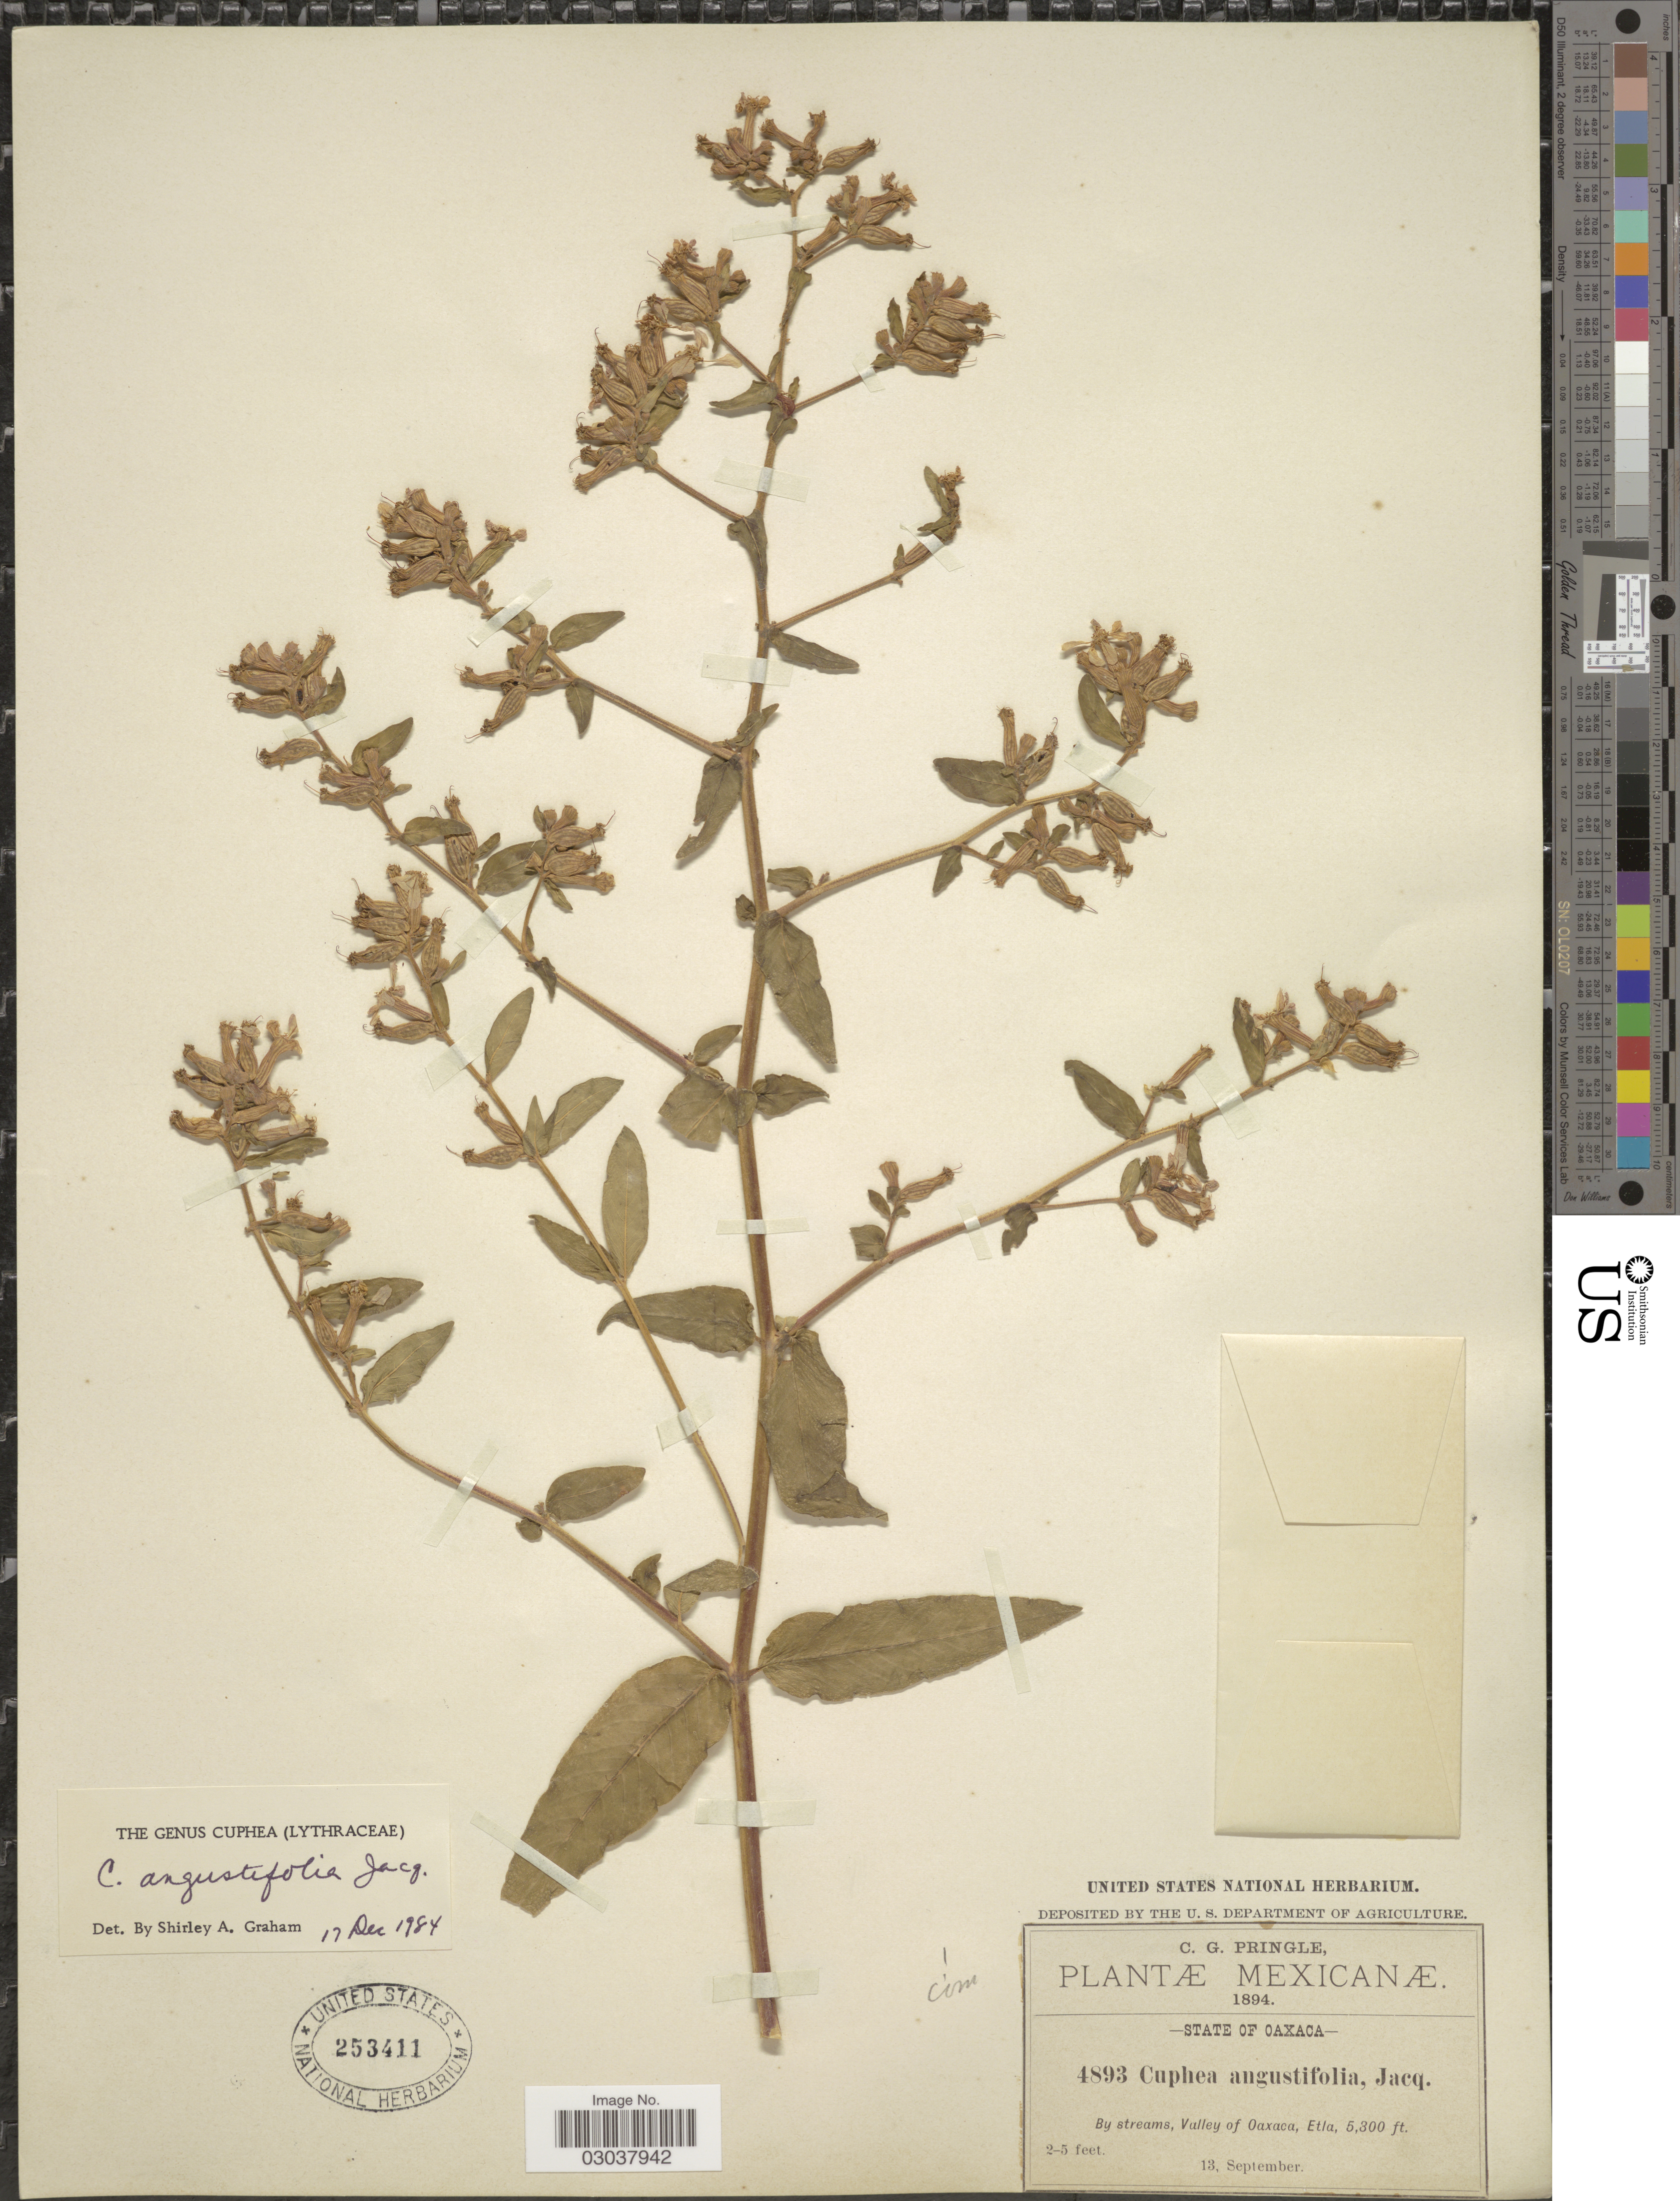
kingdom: Plantae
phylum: Tracheophyta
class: Magnoliopsida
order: Myrtales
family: Lythraceae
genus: Cuphea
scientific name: Cuphea angustifolia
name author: Jacq. ex Koehne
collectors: C. G. Pringle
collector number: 4893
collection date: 1894-09-13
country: Mexico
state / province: Oaxaca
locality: By streams, Valley of Oaxaca, Etla.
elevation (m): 1615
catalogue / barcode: US 253411